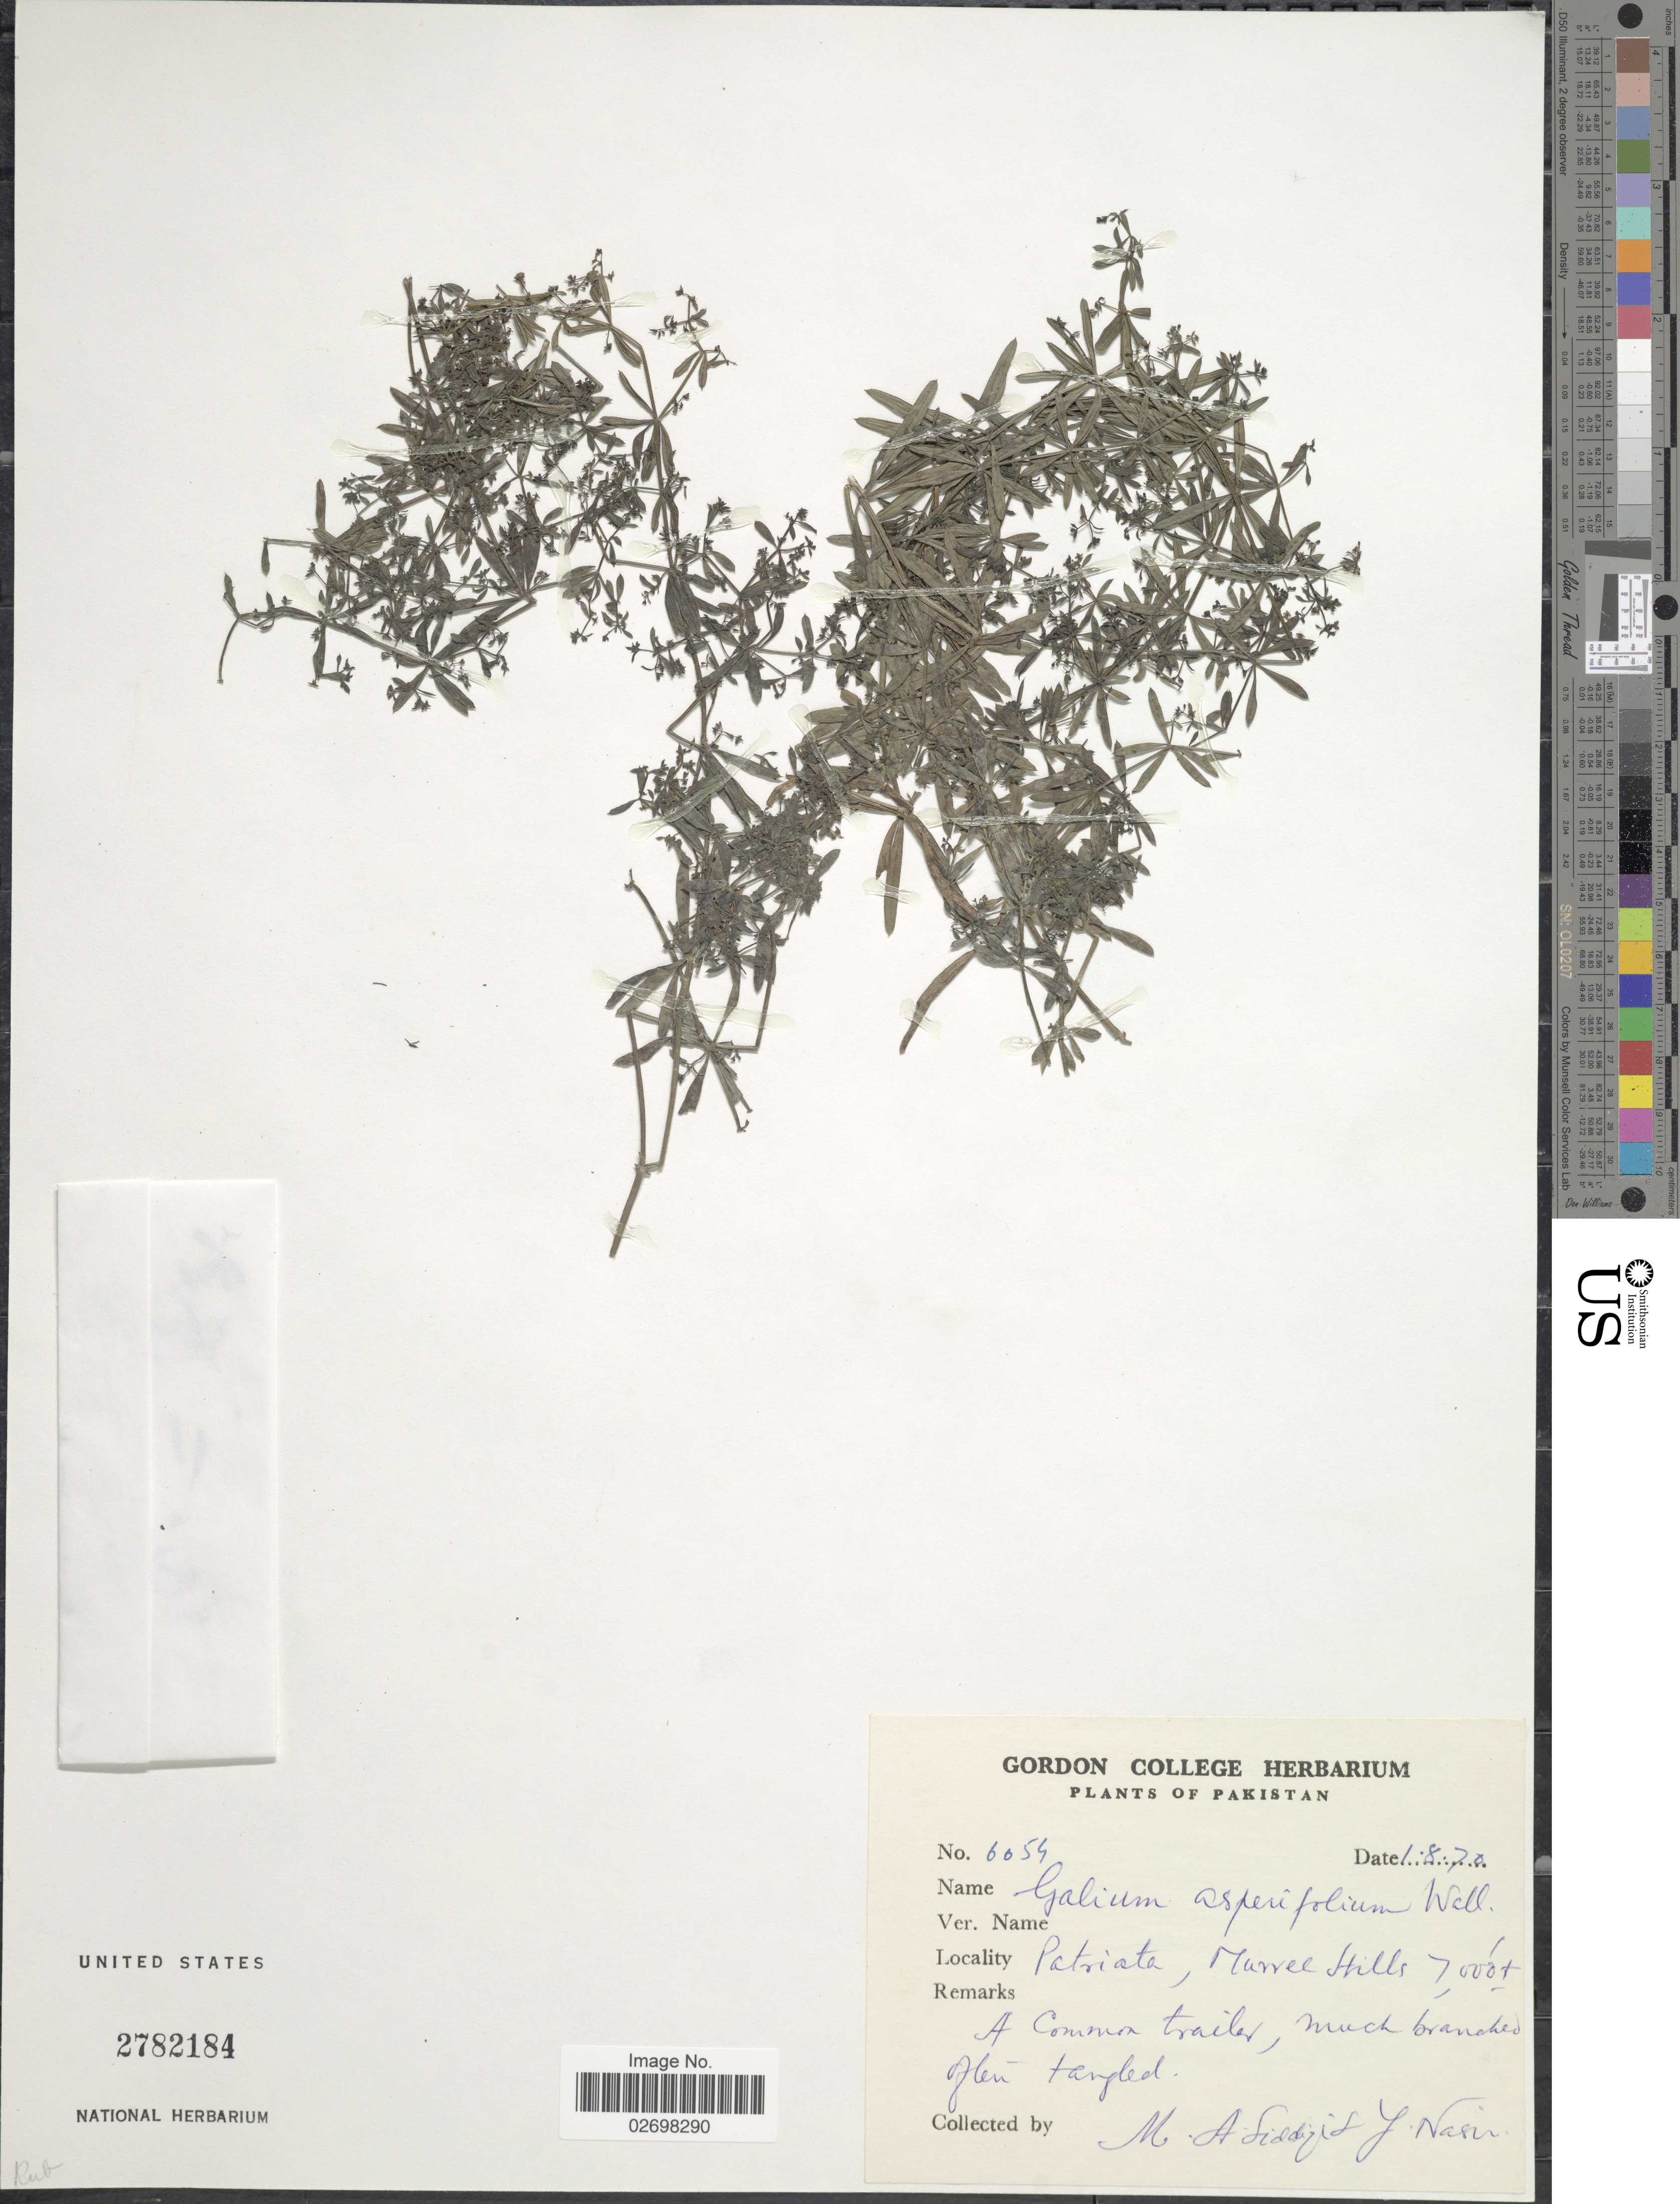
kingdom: Plantae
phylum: Tracheophyta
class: Magnoliopsida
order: Gentianales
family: Rubiaceae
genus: Galium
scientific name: Galium asperifolium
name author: Wall.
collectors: M. Siddiqi & Y. Nasir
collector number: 6054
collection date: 1970-08-01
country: Pakistan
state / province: Punjab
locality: Patriata, Murree Hills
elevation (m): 2134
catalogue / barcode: US 2782184